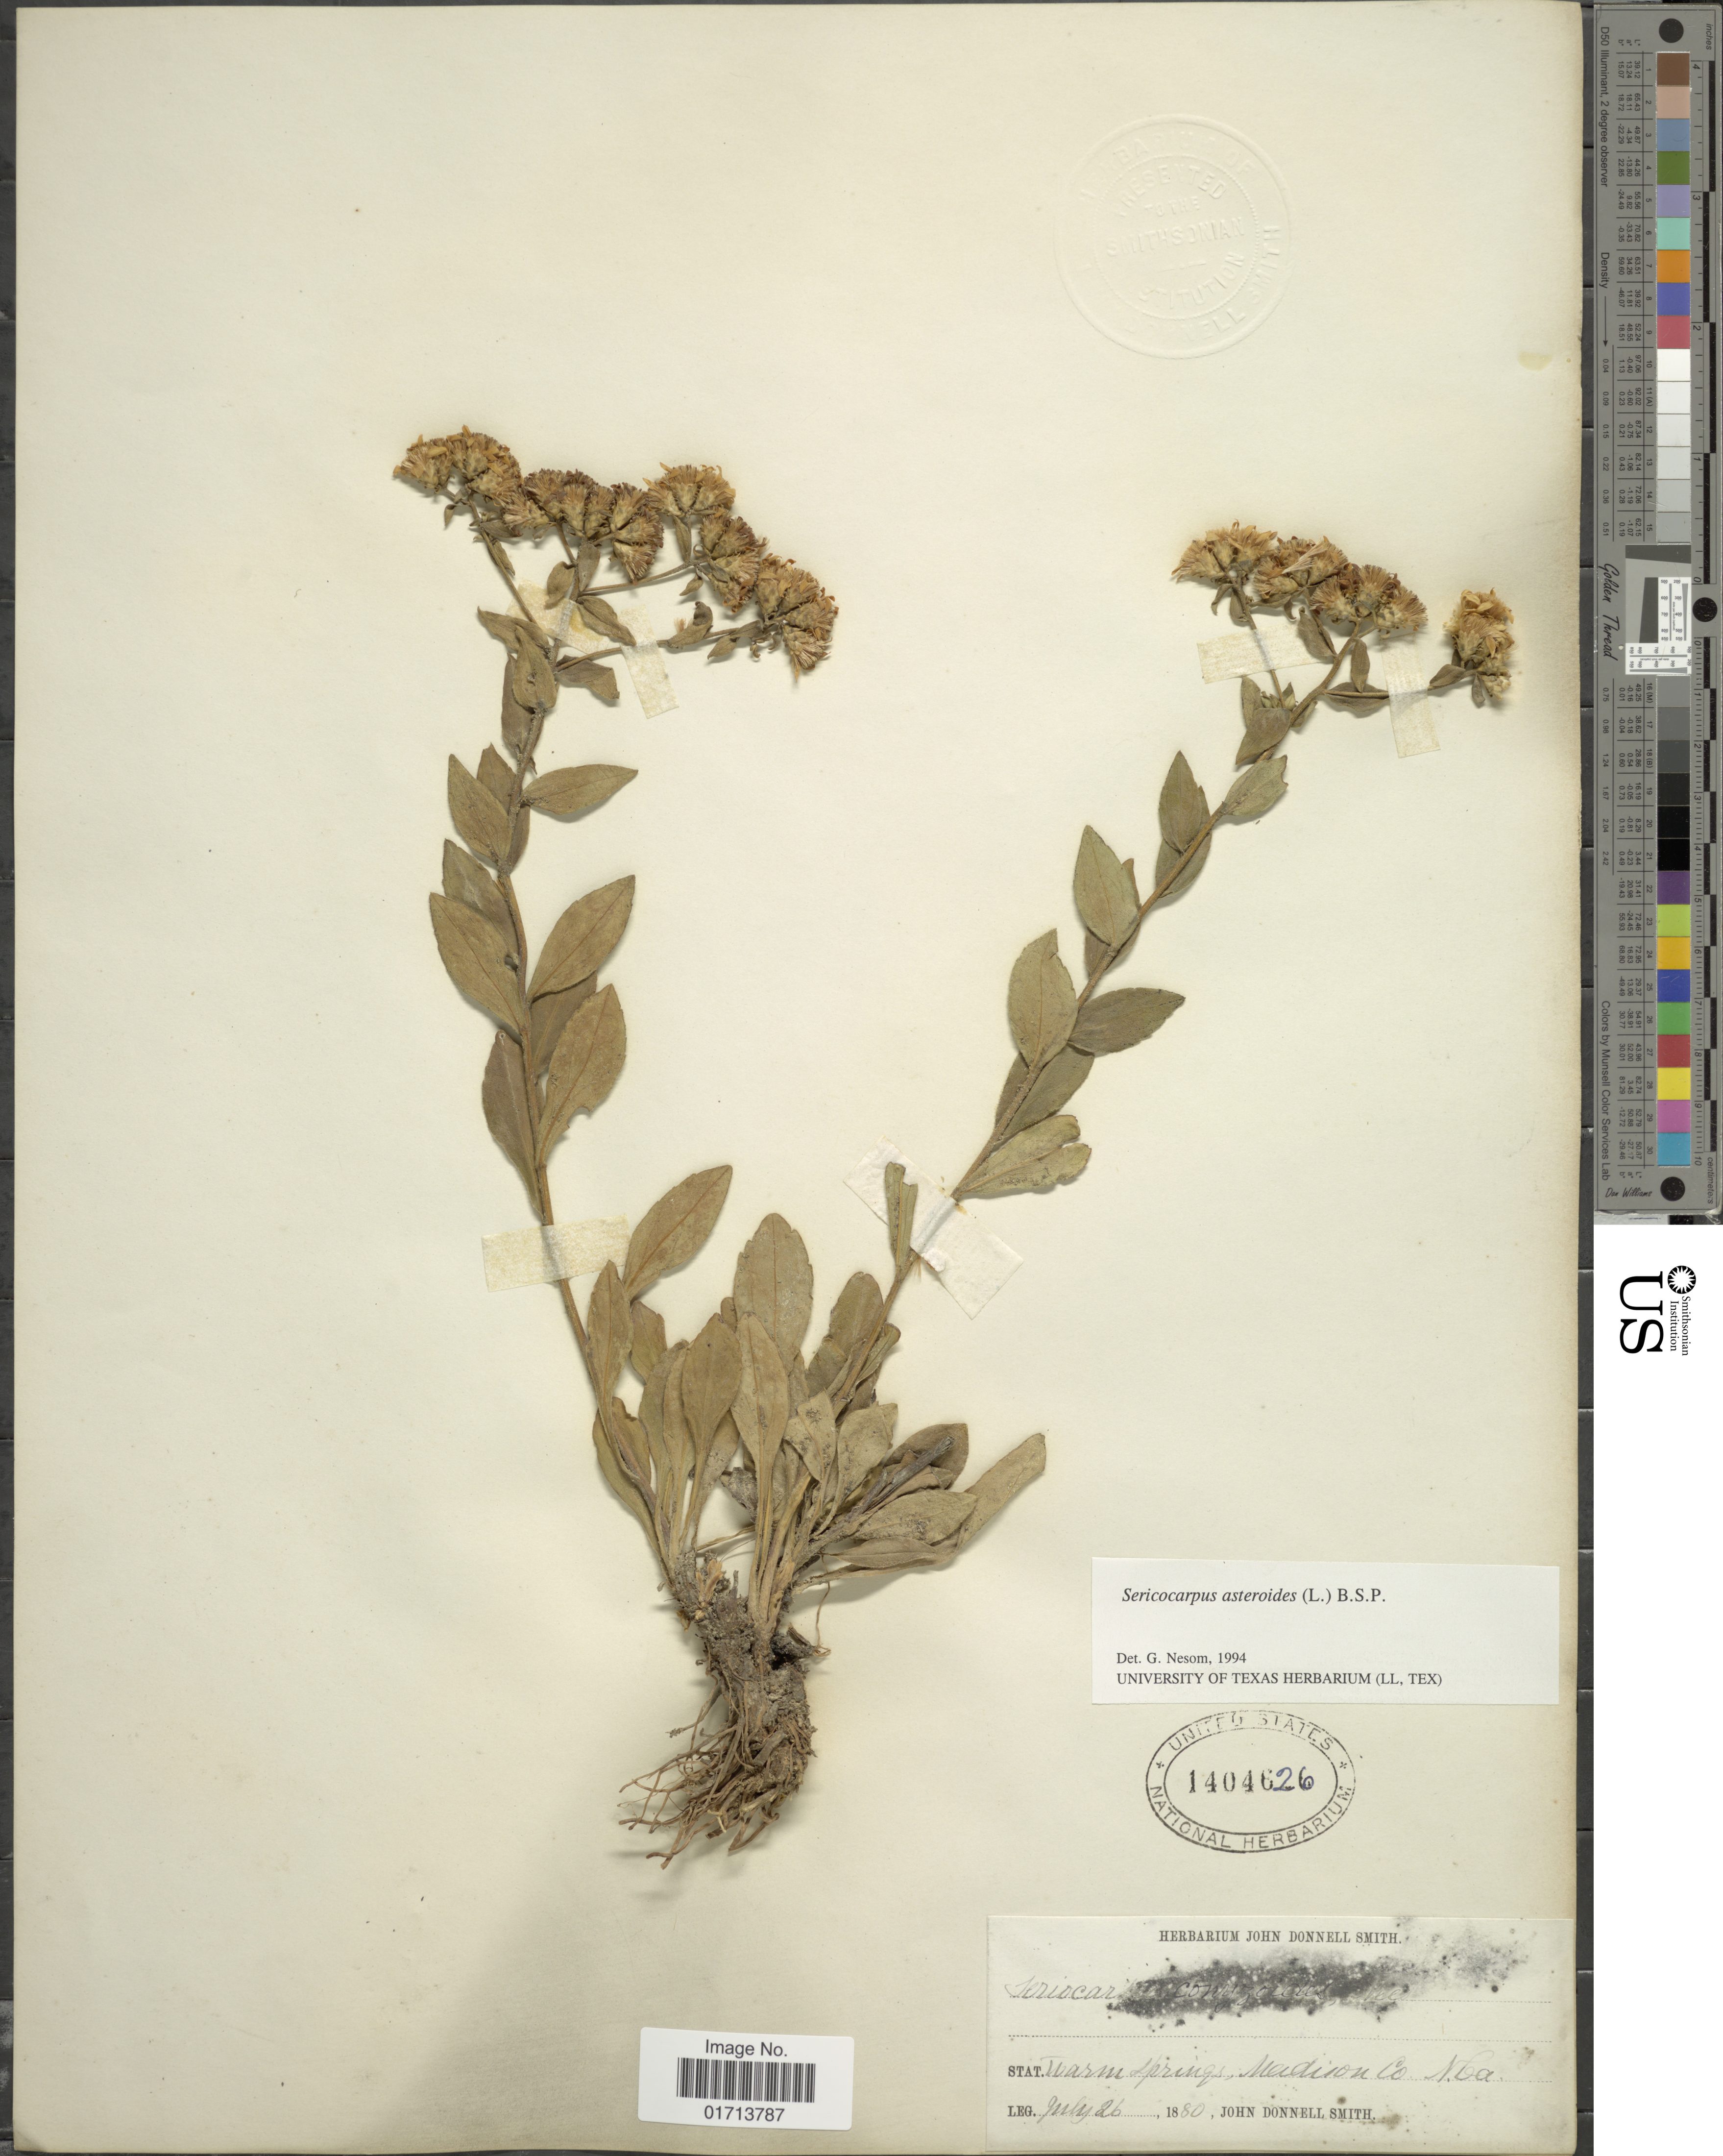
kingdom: Plantae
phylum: Tracheophyta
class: Magnoliopsida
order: Asterales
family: Asteraceae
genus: Sericocarpus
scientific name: Sericocarpus asteroides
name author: (L.) Britton, Stearns & Poggenb.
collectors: J. Donnell Smith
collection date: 1880-07-26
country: United States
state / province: North Carolina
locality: Warm Springs, Madison Co., N. Ca.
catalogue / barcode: US 1404626